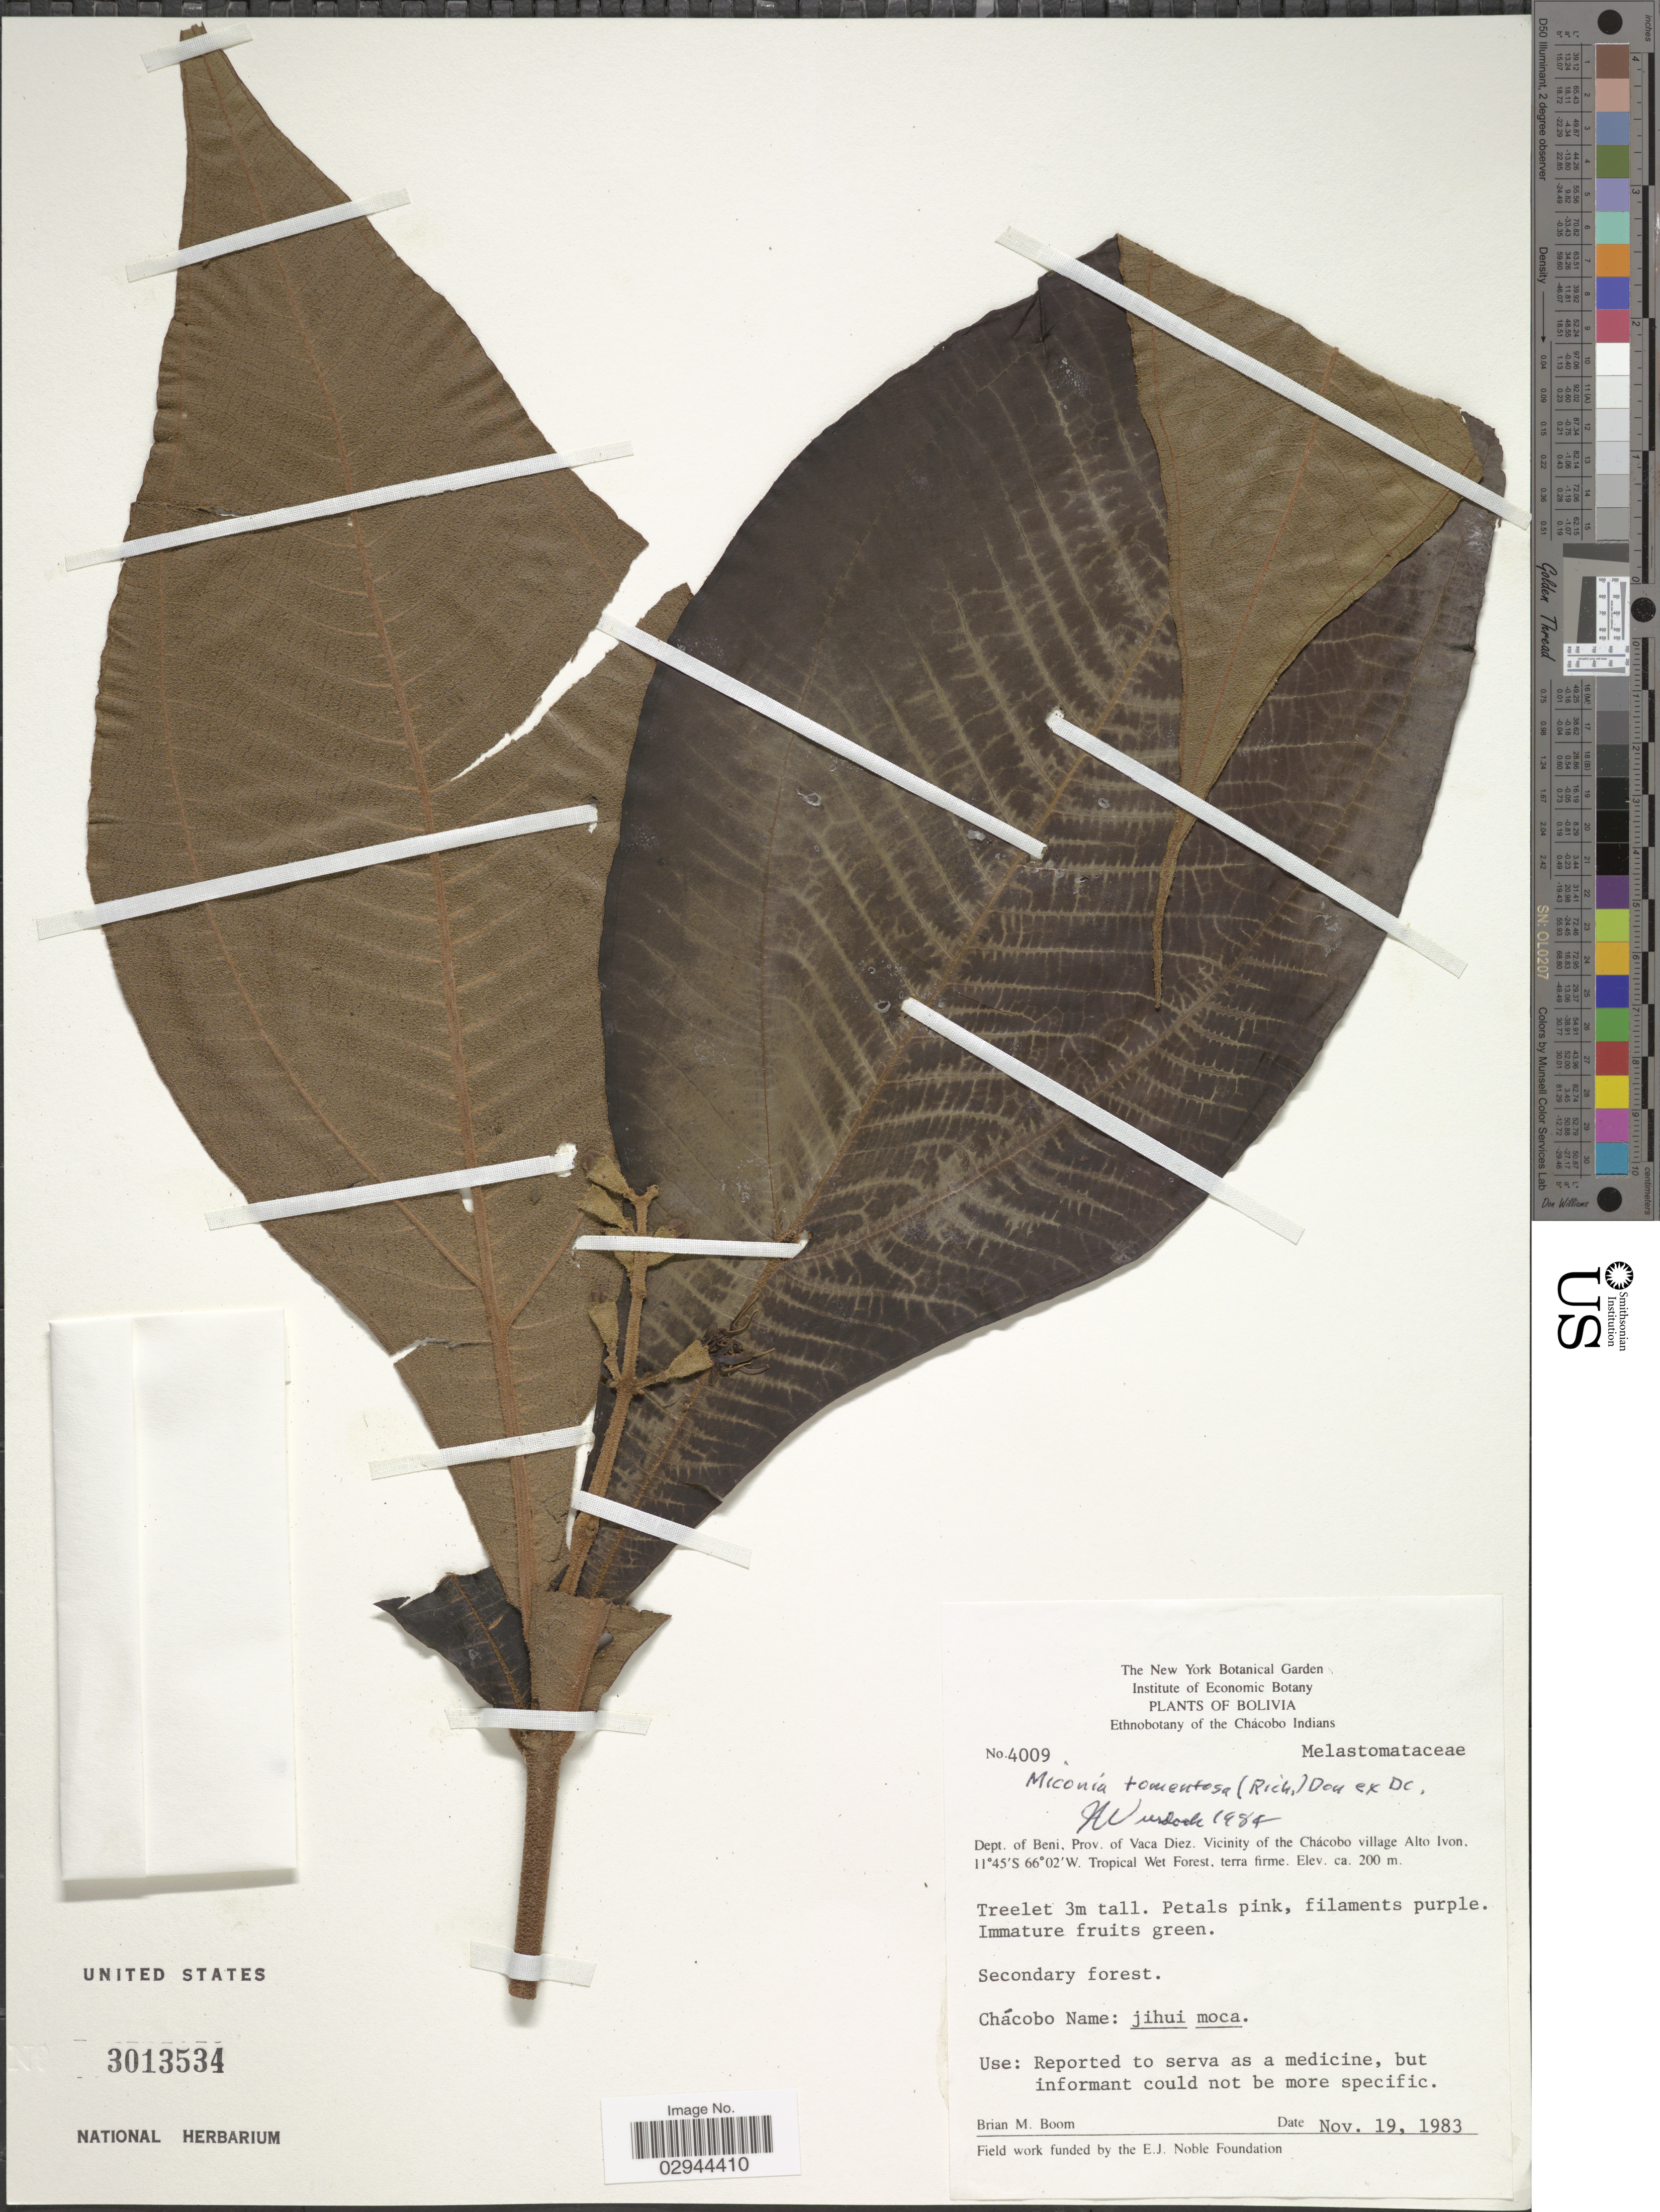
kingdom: Plantae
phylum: Tracheophyta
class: Magnoliopsida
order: Myrtales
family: Melastomataceae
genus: Miconia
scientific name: Miconia tomentosa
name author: (Rich.) D. Don ex DC.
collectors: B. M. Boom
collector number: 4009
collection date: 1983-11-19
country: Bolivia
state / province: Beni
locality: Ethnobotany of the Chácobo Indians. Dept. of Beni, Prov. of Vaca Diez. Vicinity of the Chácobo village Alto Ivon.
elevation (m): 200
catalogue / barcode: US 3013534